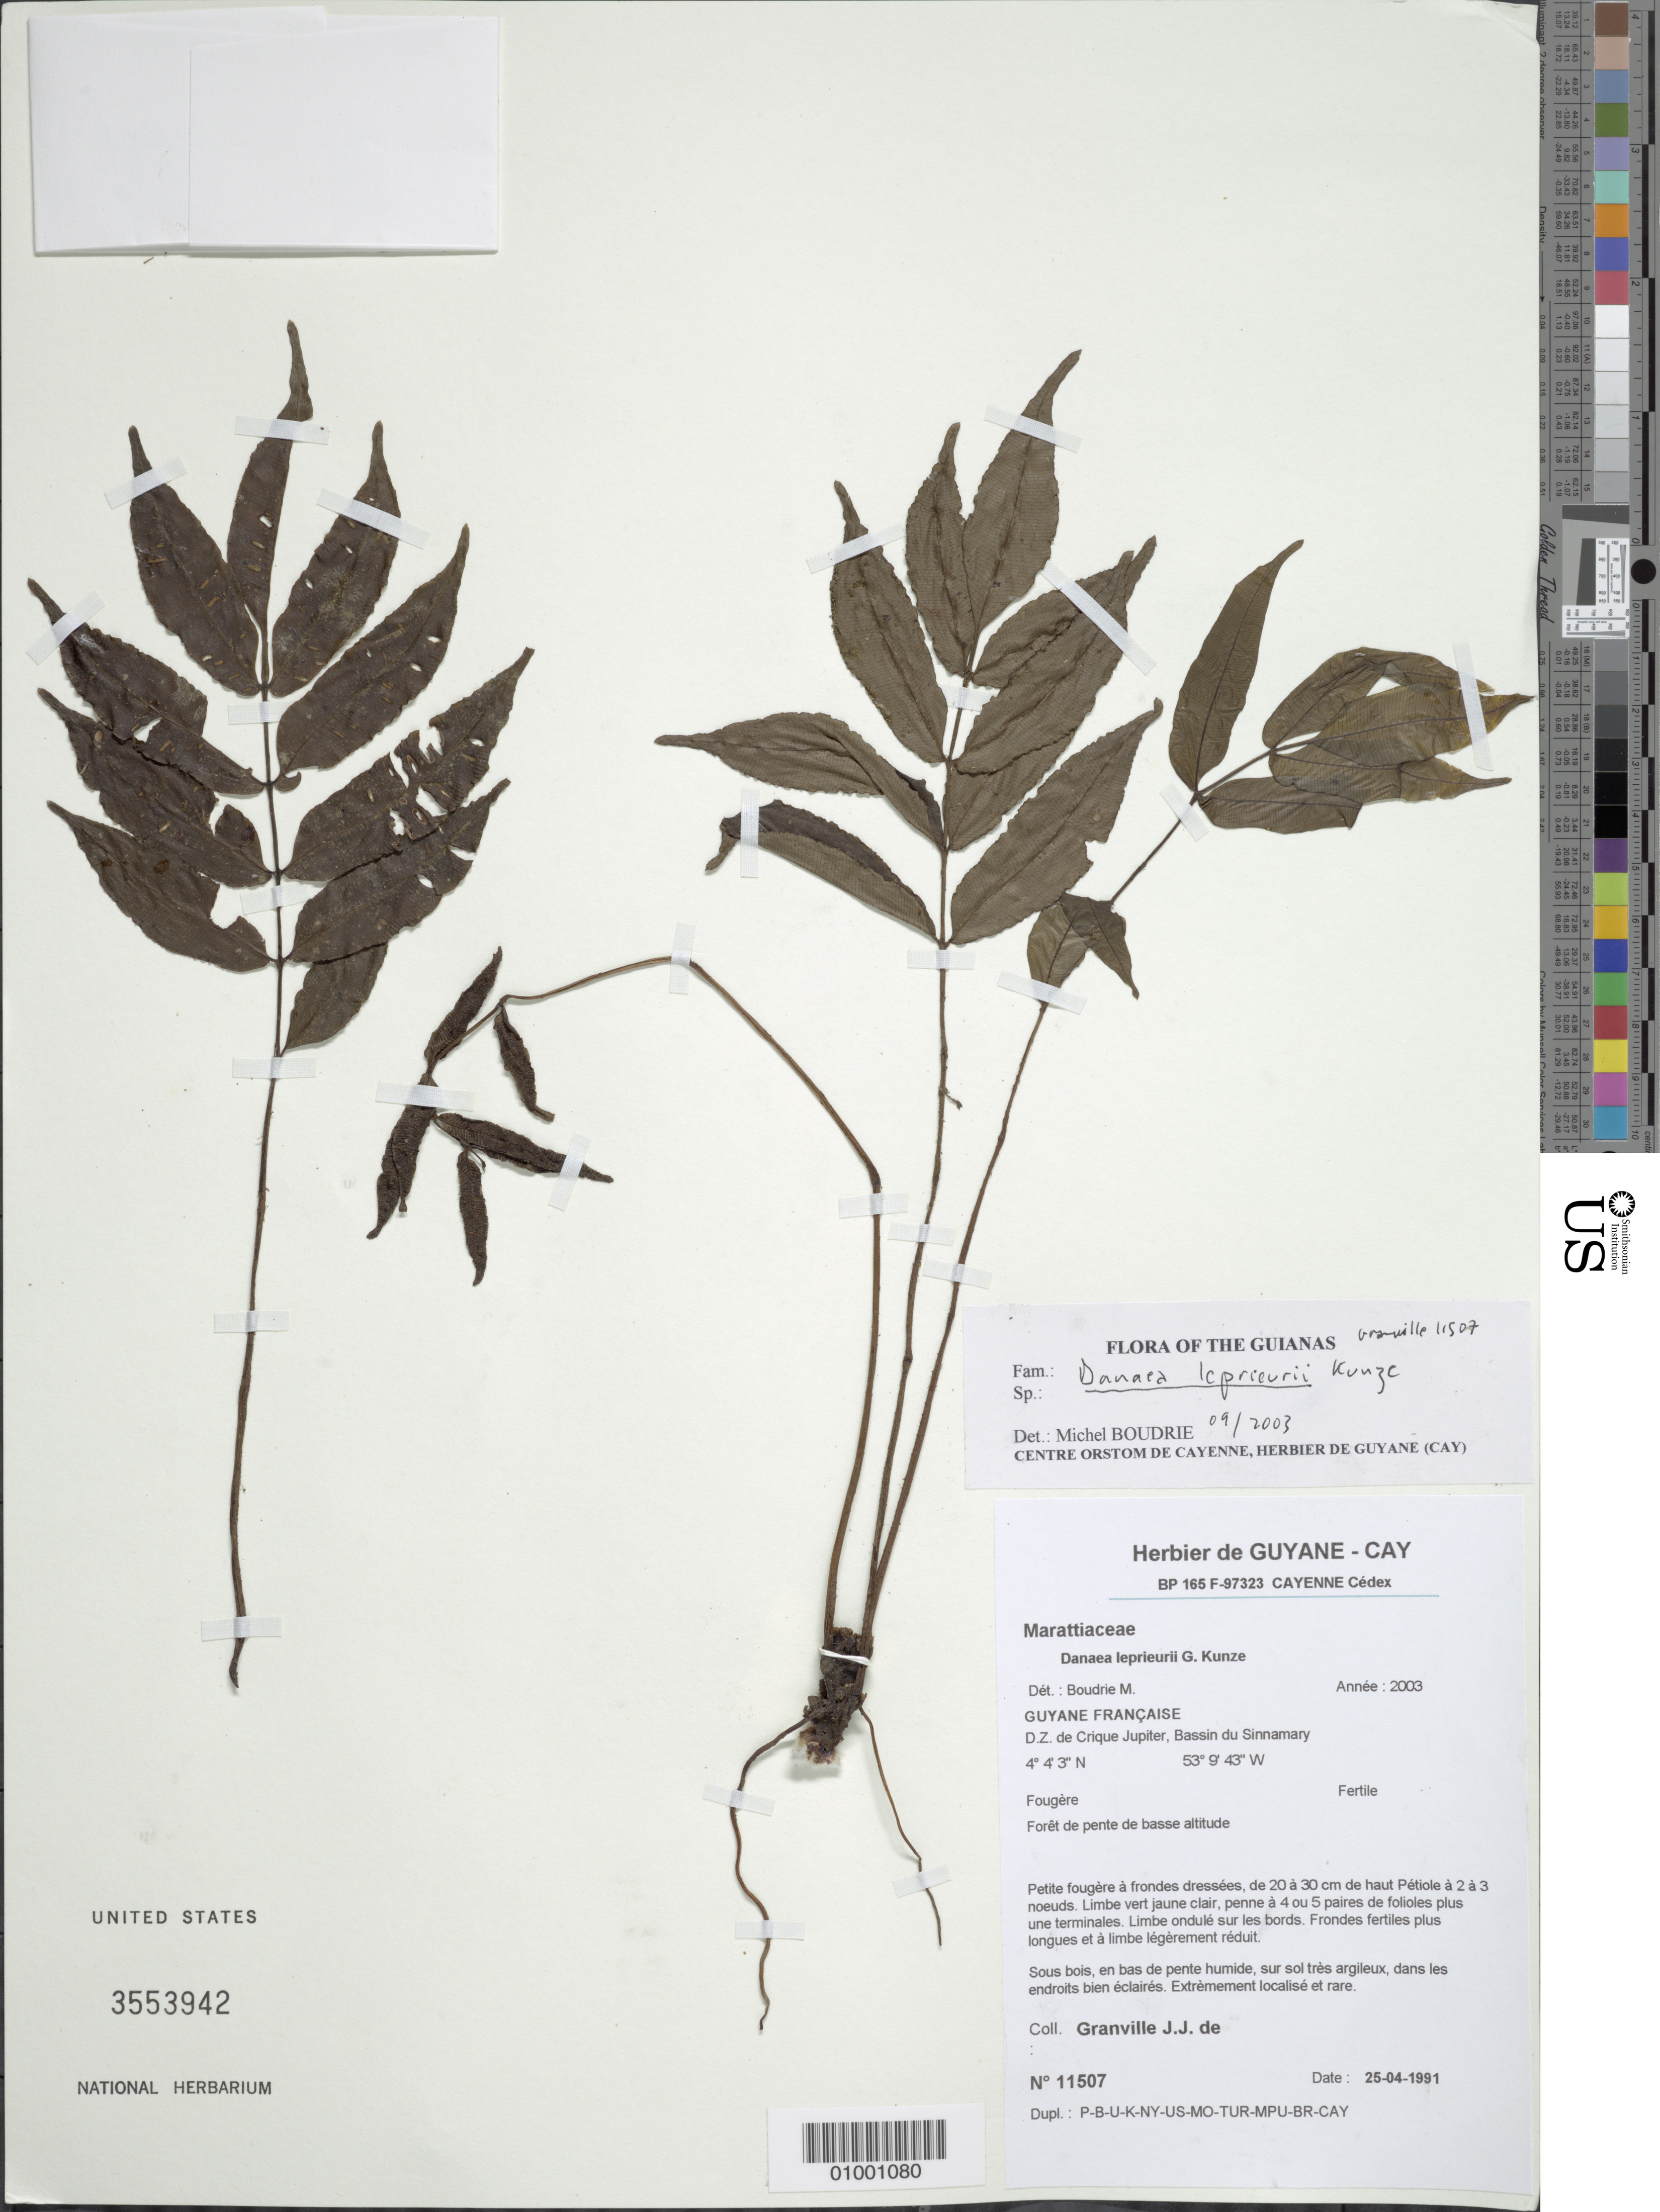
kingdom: Plantae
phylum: Tracheophyta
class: Polypodiopsida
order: Marattiales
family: Marattiaceae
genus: Danaea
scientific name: Danaea leprieurii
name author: Kunze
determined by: Boudrie, M.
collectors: J.-J. de Granville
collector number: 11507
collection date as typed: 25-Apr-91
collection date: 1991-04-25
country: French Guiana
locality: D.Z. de Crique Jupiter, Bassin du Sinnamary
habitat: Foret de pente de basse altitude. Sous bois, en bs de pente humide, sur sol tres argileux, dans le endroits bien eclaires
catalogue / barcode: US 3553942